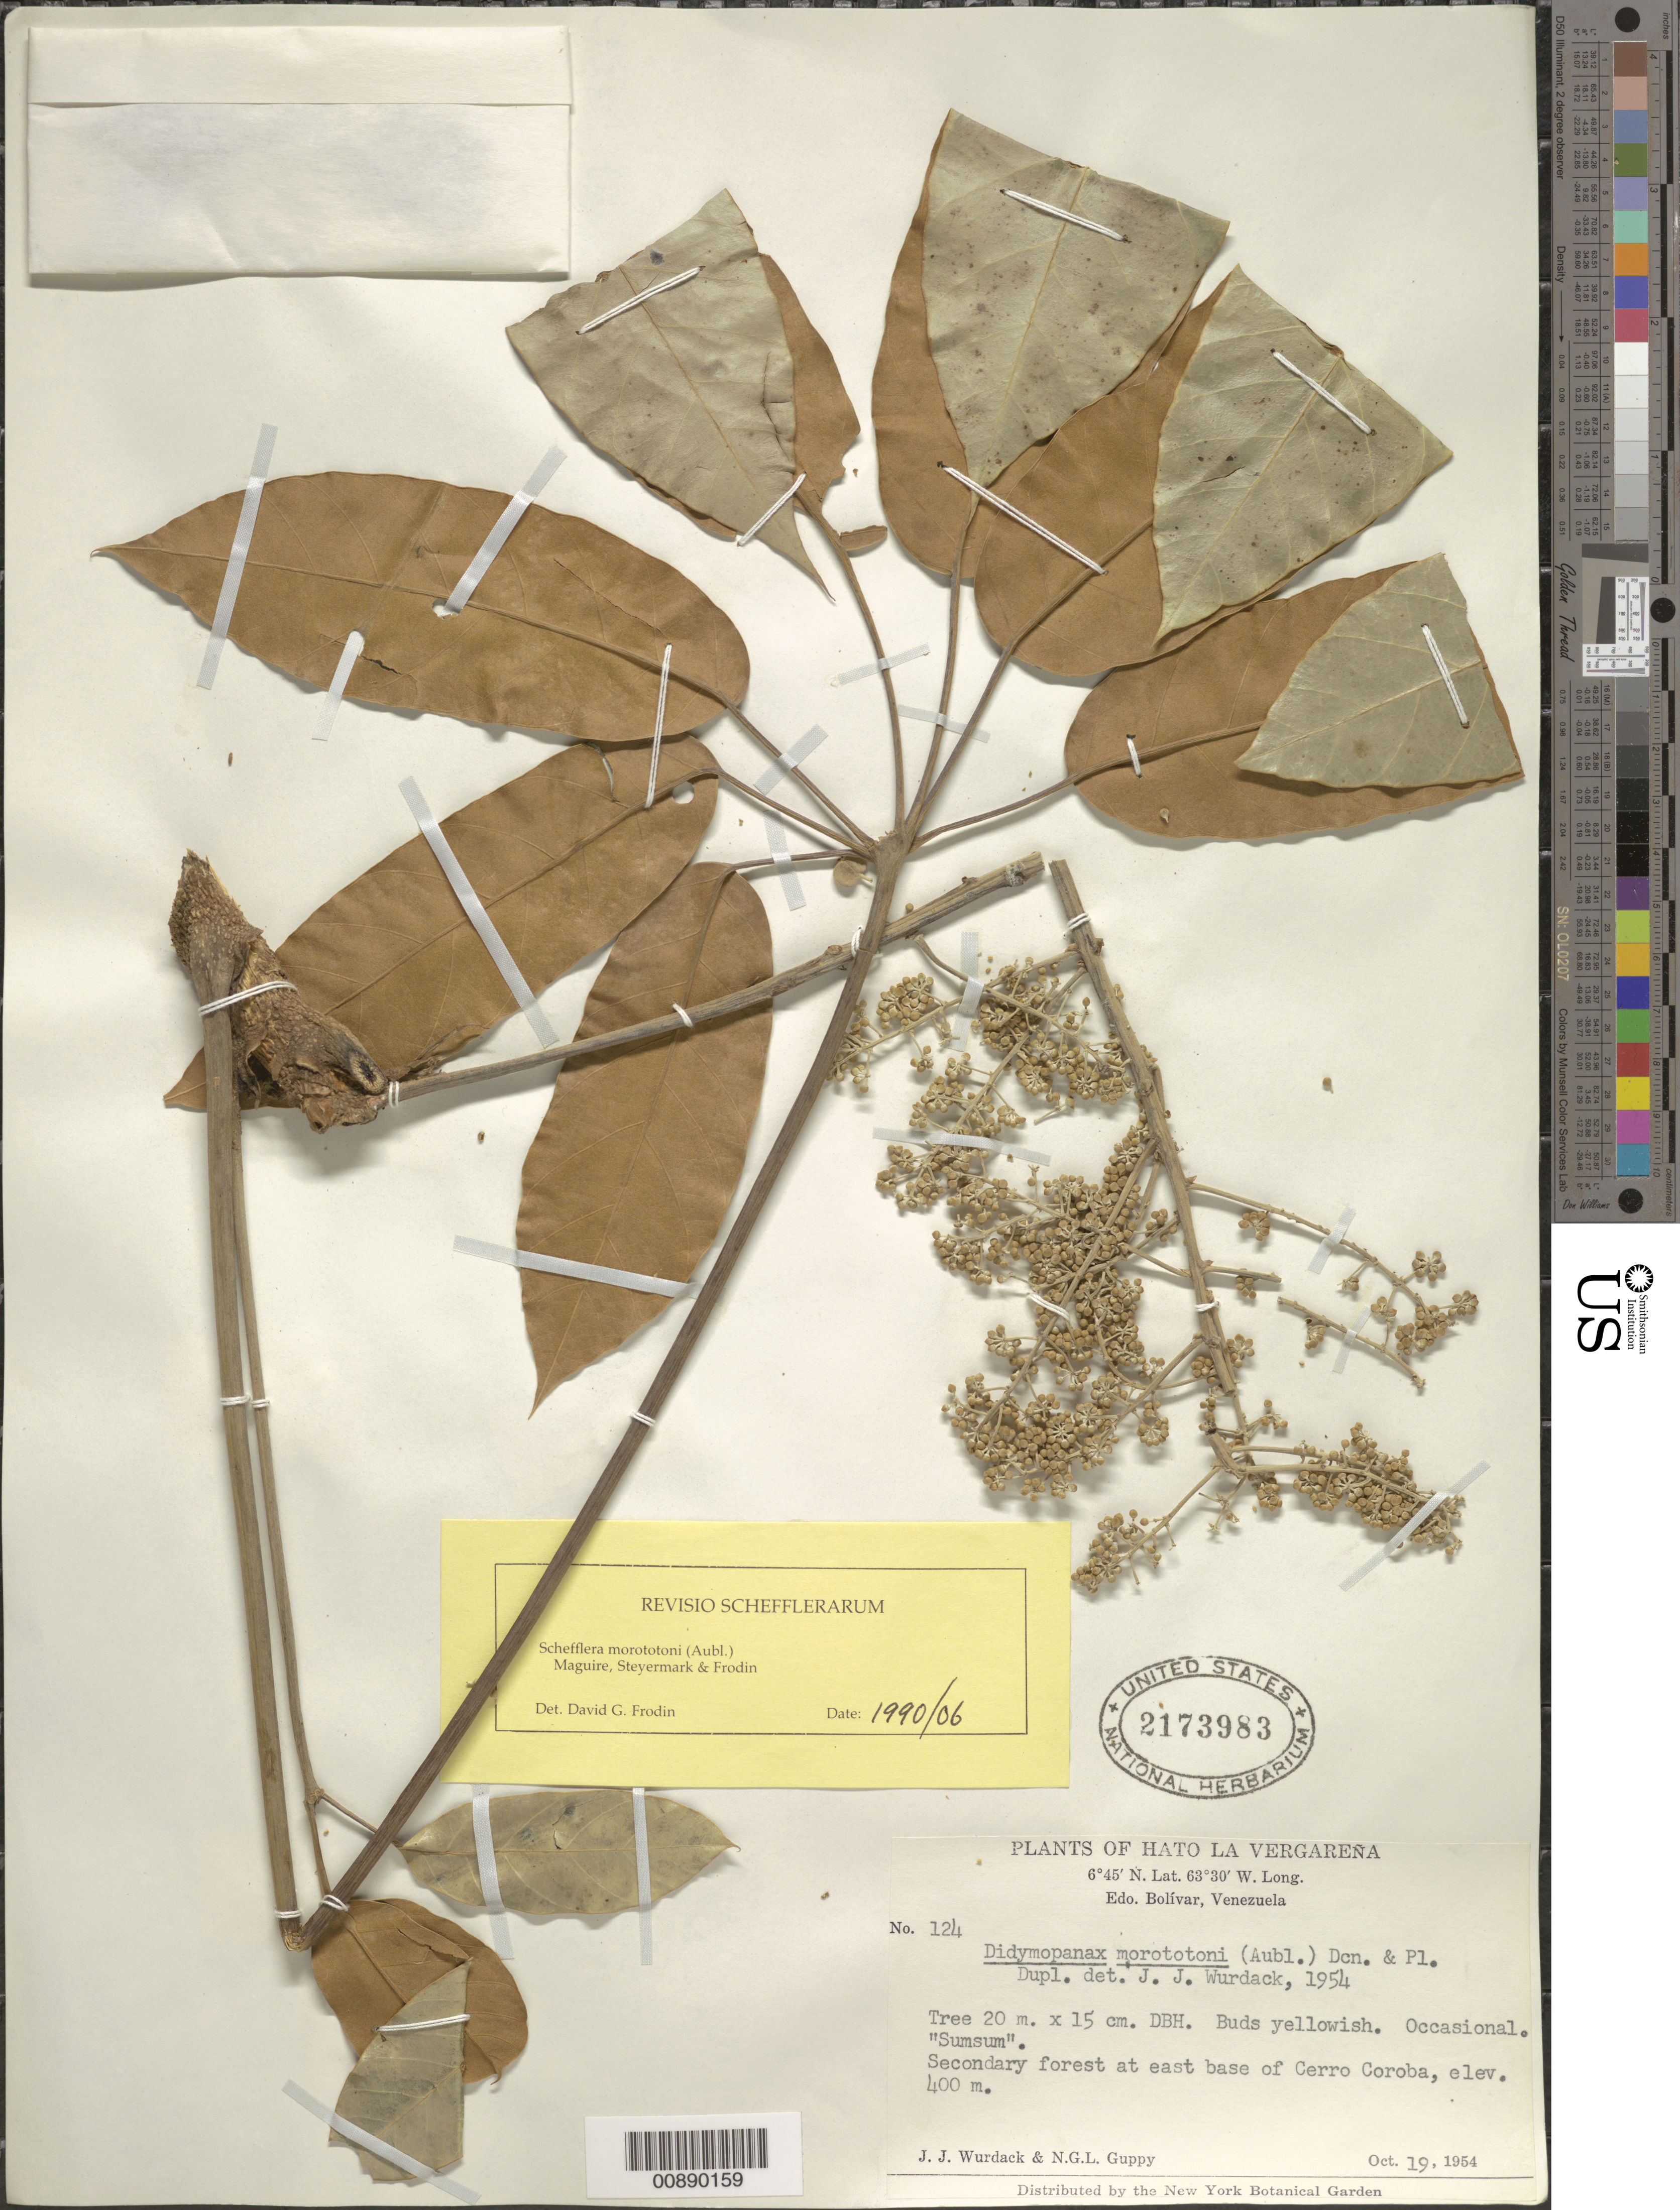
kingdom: Plantae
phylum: Tracheophyta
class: Magnoliopsida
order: Apiales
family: Araliaceae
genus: Schefflera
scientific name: Schefflera morototoni (Aubl.) Maguire, Steyerm. & Frodin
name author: (Aubl.) Maguire et al.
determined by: Frodin, D. G.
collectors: J. J. Wurdack & N. Guppy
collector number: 124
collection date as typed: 19-Oct-54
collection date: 1954-10-19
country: Venezuela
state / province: Bolívar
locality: Hato La Vergareña, Cerro Coroba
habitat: Secondary forest at E base of cerro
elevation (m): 400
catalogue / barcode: US 2173983